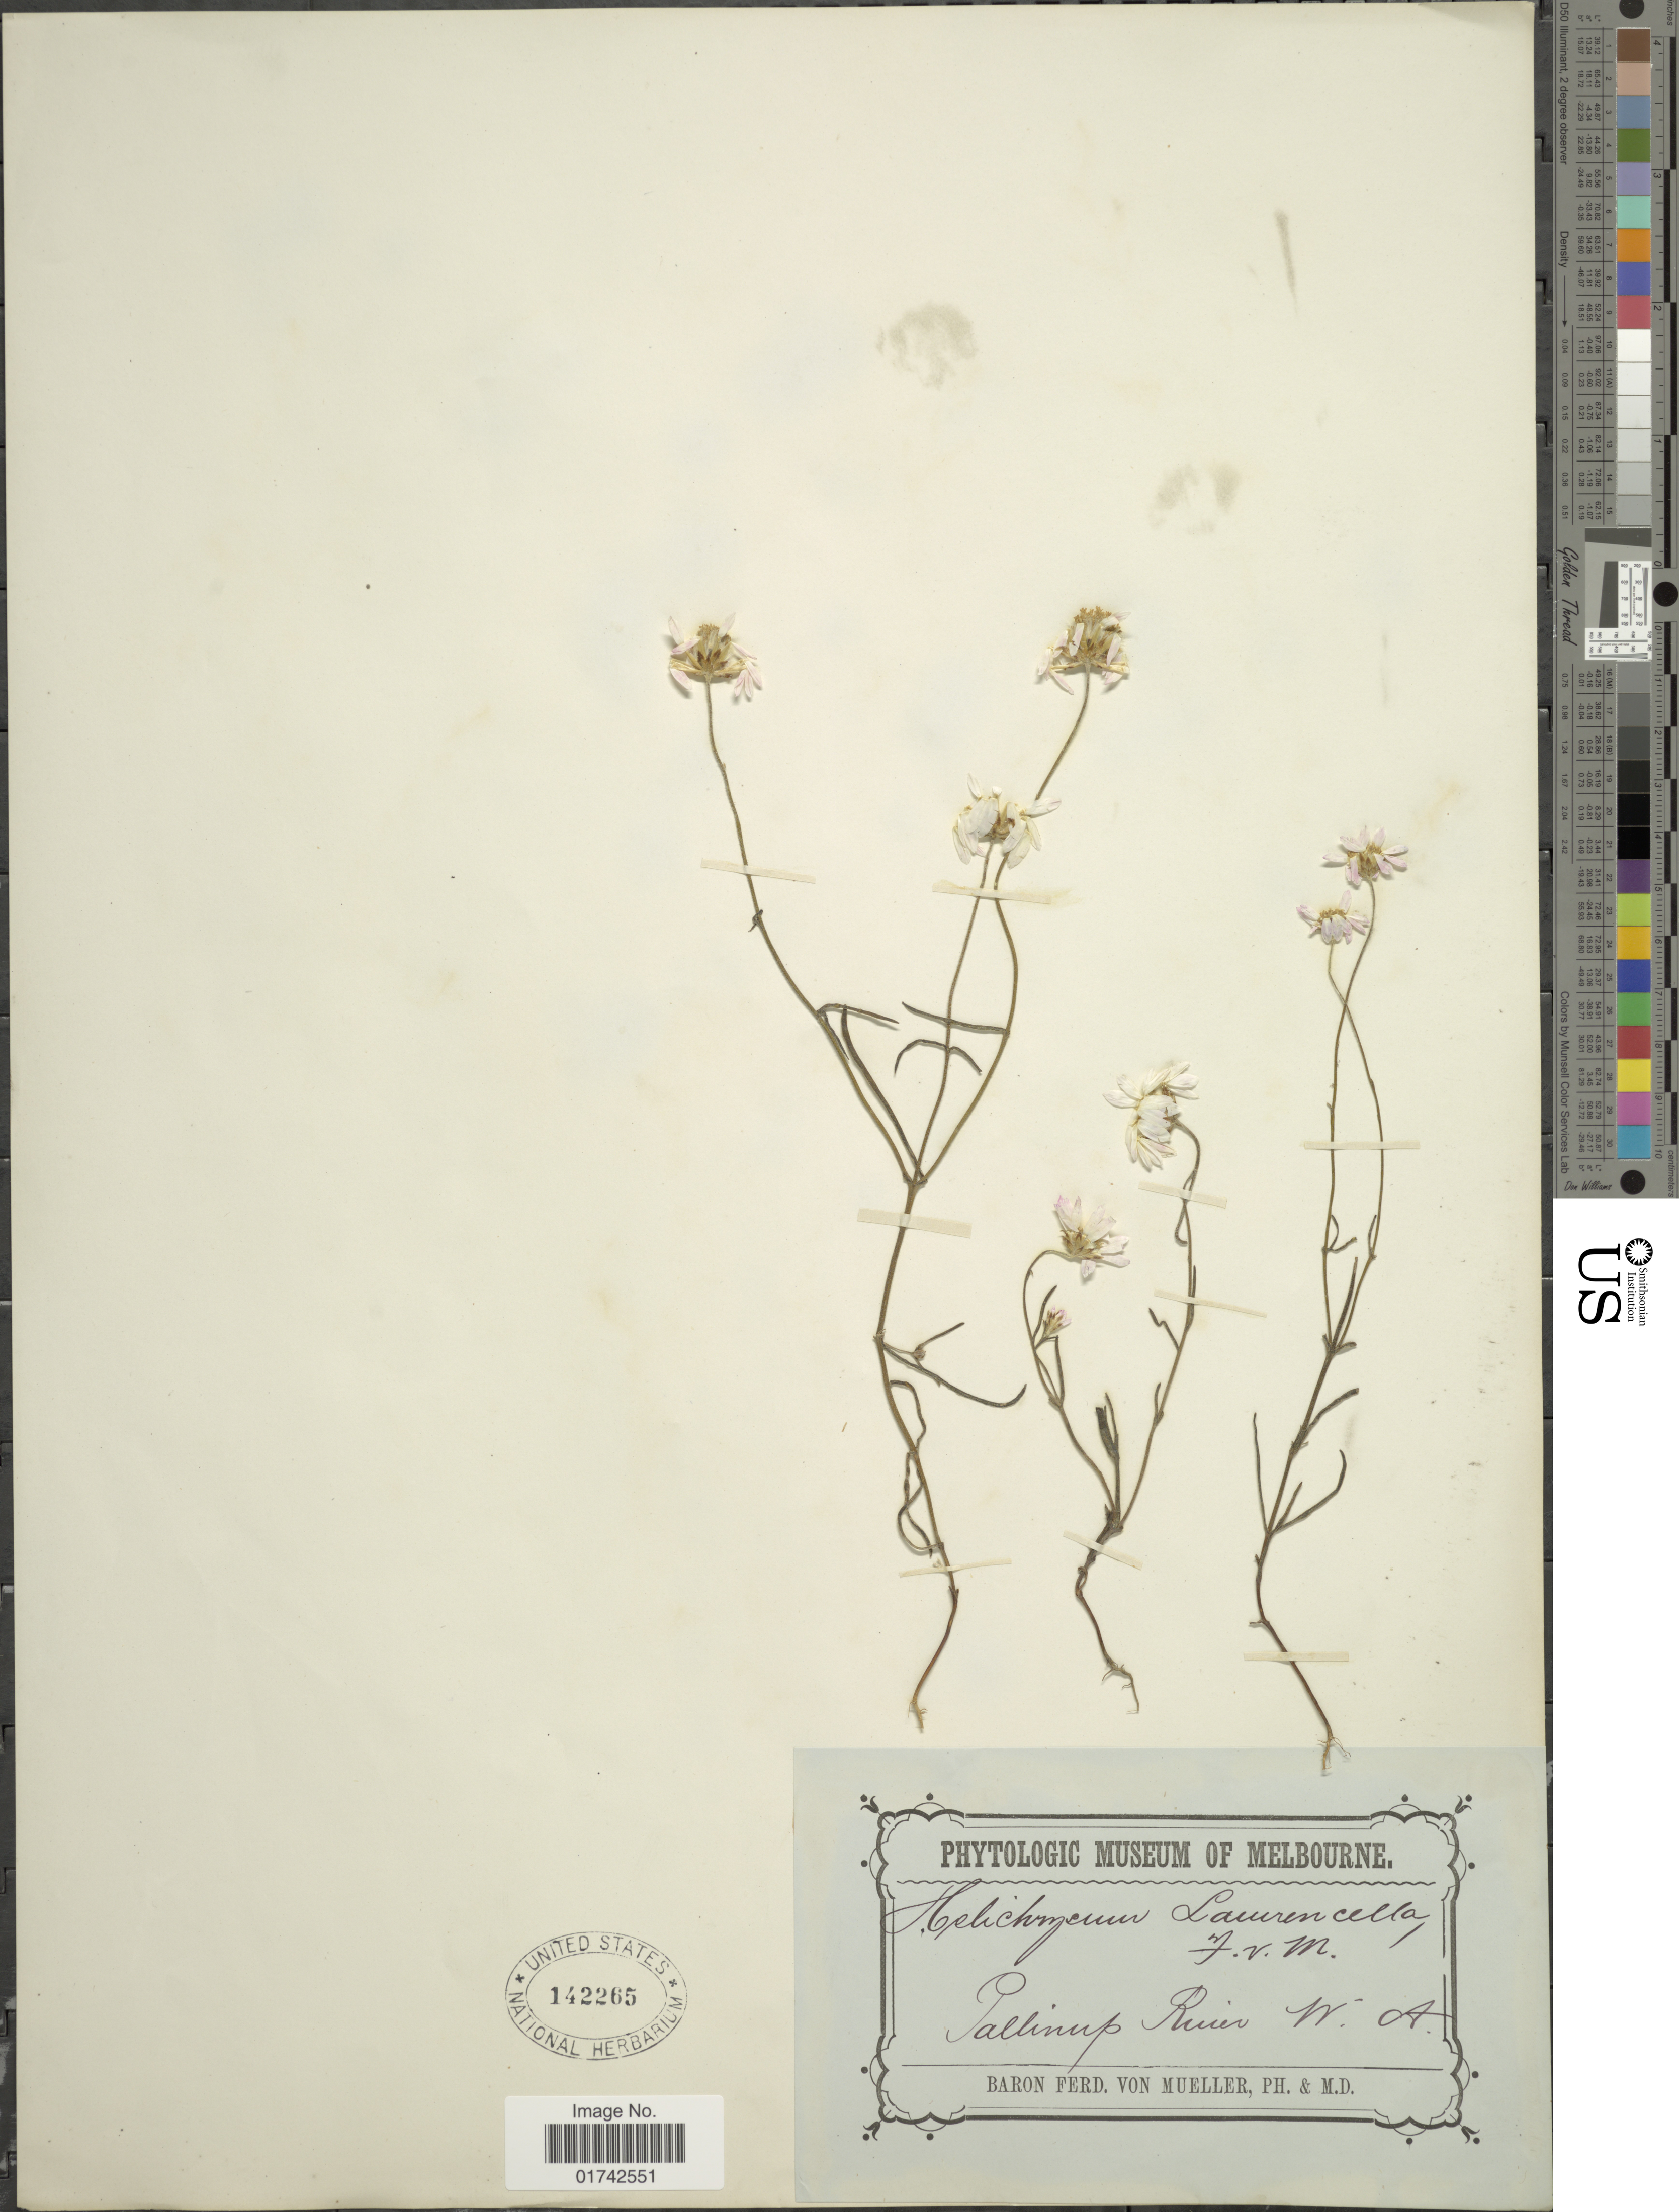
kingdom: Plantae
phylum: Tracheophyta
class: Magnoliopsida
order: Asterales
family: Asteraceae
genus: Helichrysum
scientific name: Helichrysum lawrencella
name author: F. Muell. ex Benth.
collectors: F. von Mueller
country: Australia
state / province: Western Australia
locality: Pallinno River, W.A.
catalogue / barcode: US 142265